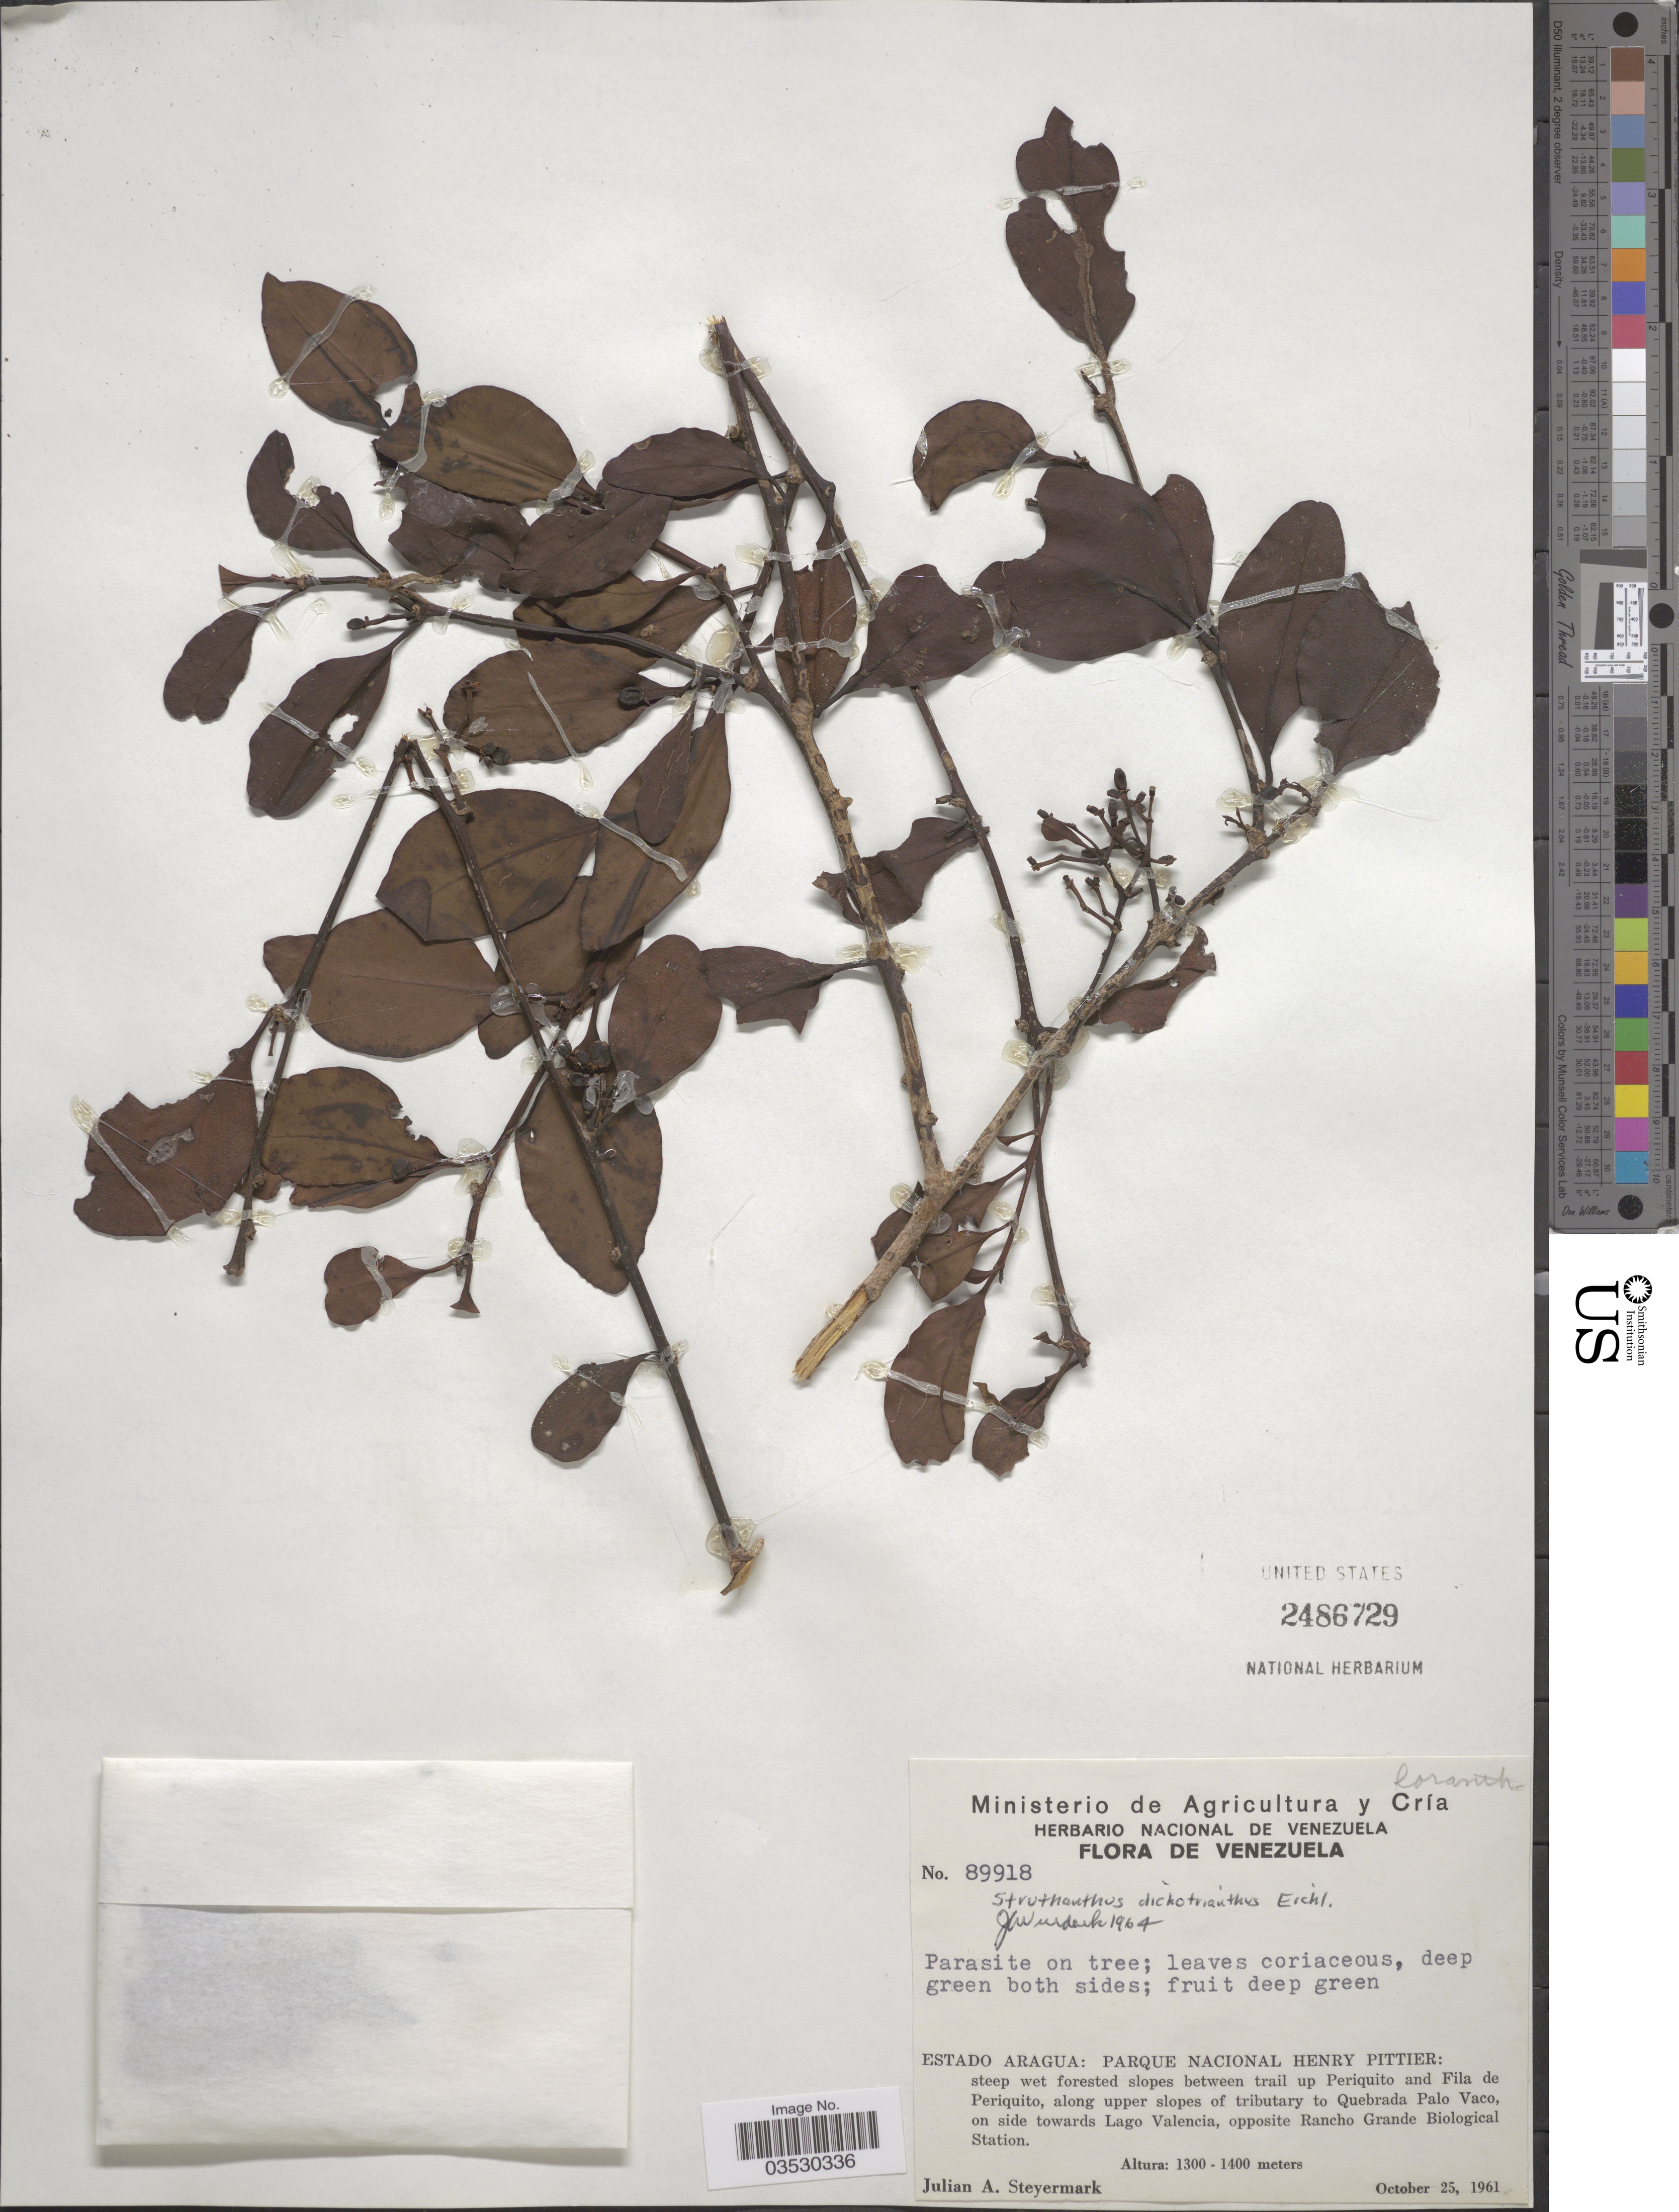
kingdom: Plantae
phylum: Tracheophyta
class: Magnoliopsida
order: Santalales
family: Loranthaceae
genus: Struthanthus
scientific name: Struthanthus dichotrianthus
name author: Eichler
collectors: J. Steyermark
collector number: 89918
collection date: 1961-10-25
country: Venezuela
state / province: Aragua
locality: Parque Nacional Henry Pittier: steep wet forested slopes between trail up Periquito and Fila de Periquito, along upper slopes of tributary to Quebrada Palo Vaco, on side towards Lago Valencia, opposite Rancho Grande Biological Station.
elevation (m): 1300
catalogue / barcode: US 2486729